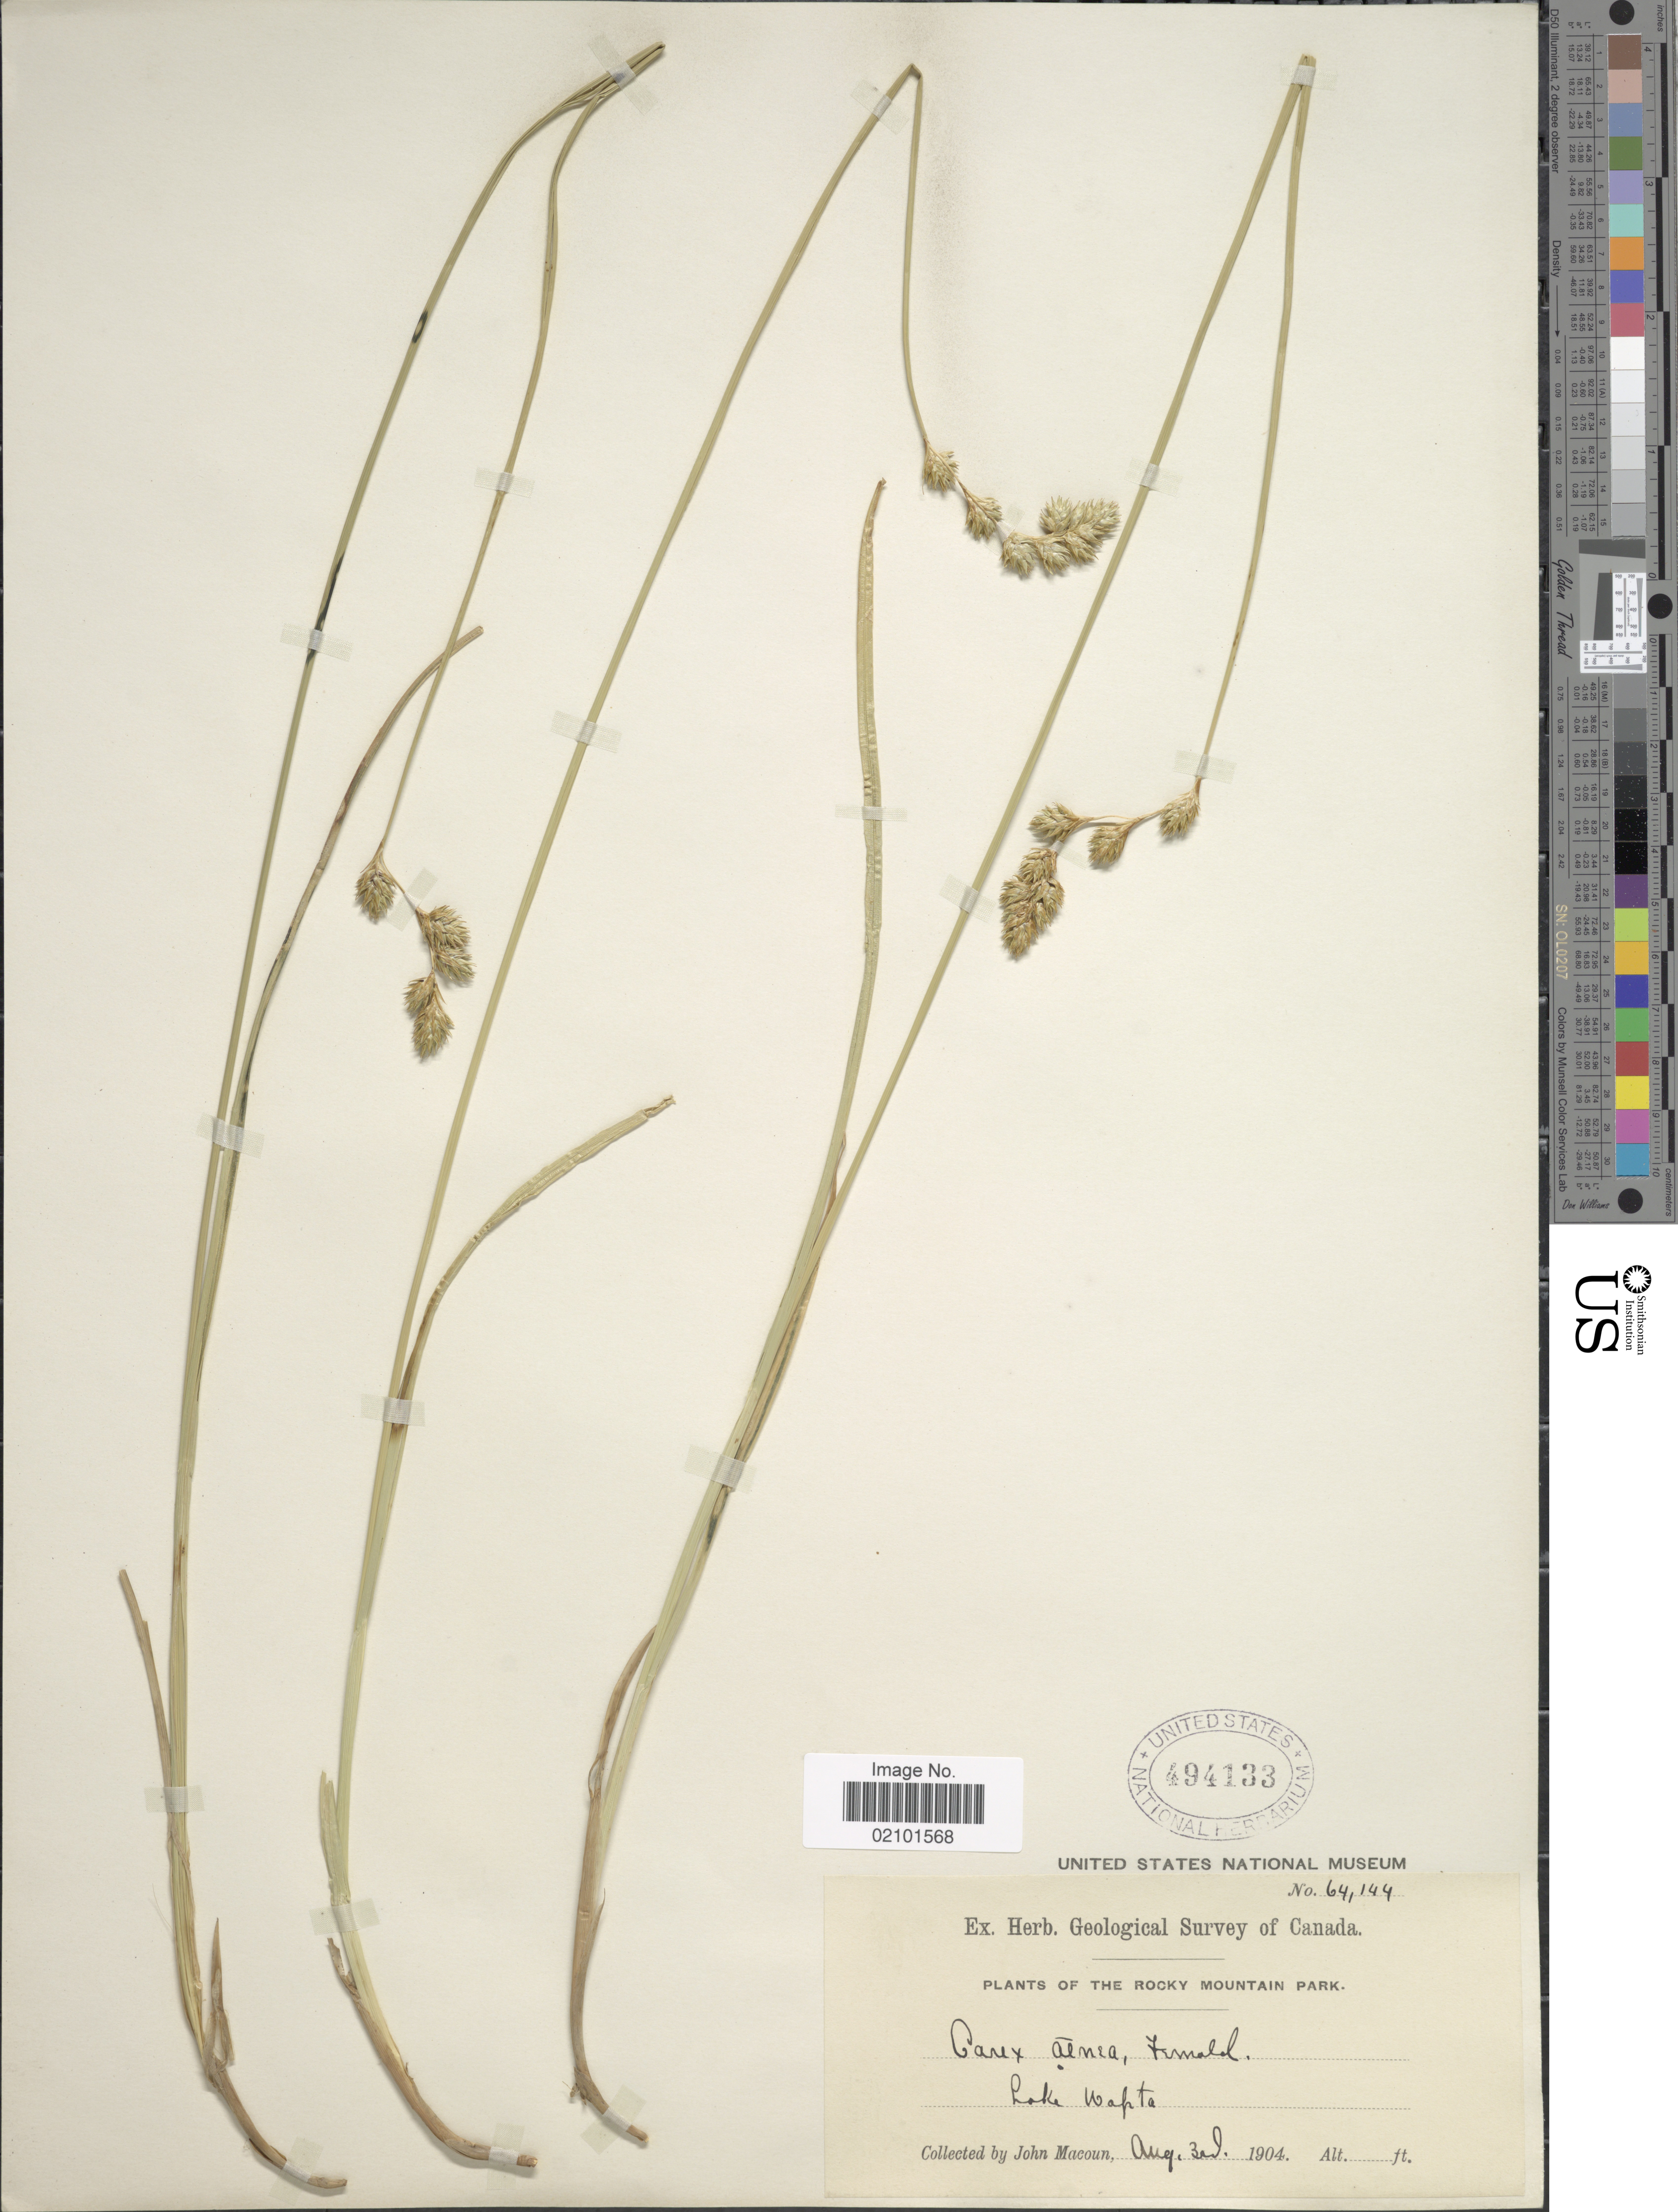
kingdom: Plantae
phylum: Tracheophyta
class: Liliopsida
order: Poales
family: Cyperaceae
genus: Carex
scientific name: Carex foenea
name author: Willd.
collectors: J. Macoun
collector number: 64144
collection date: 1904-08-03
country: Canada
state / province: British Columbia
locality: Lake Wapta, The Rocky Mountain Park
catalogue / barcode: US 494133